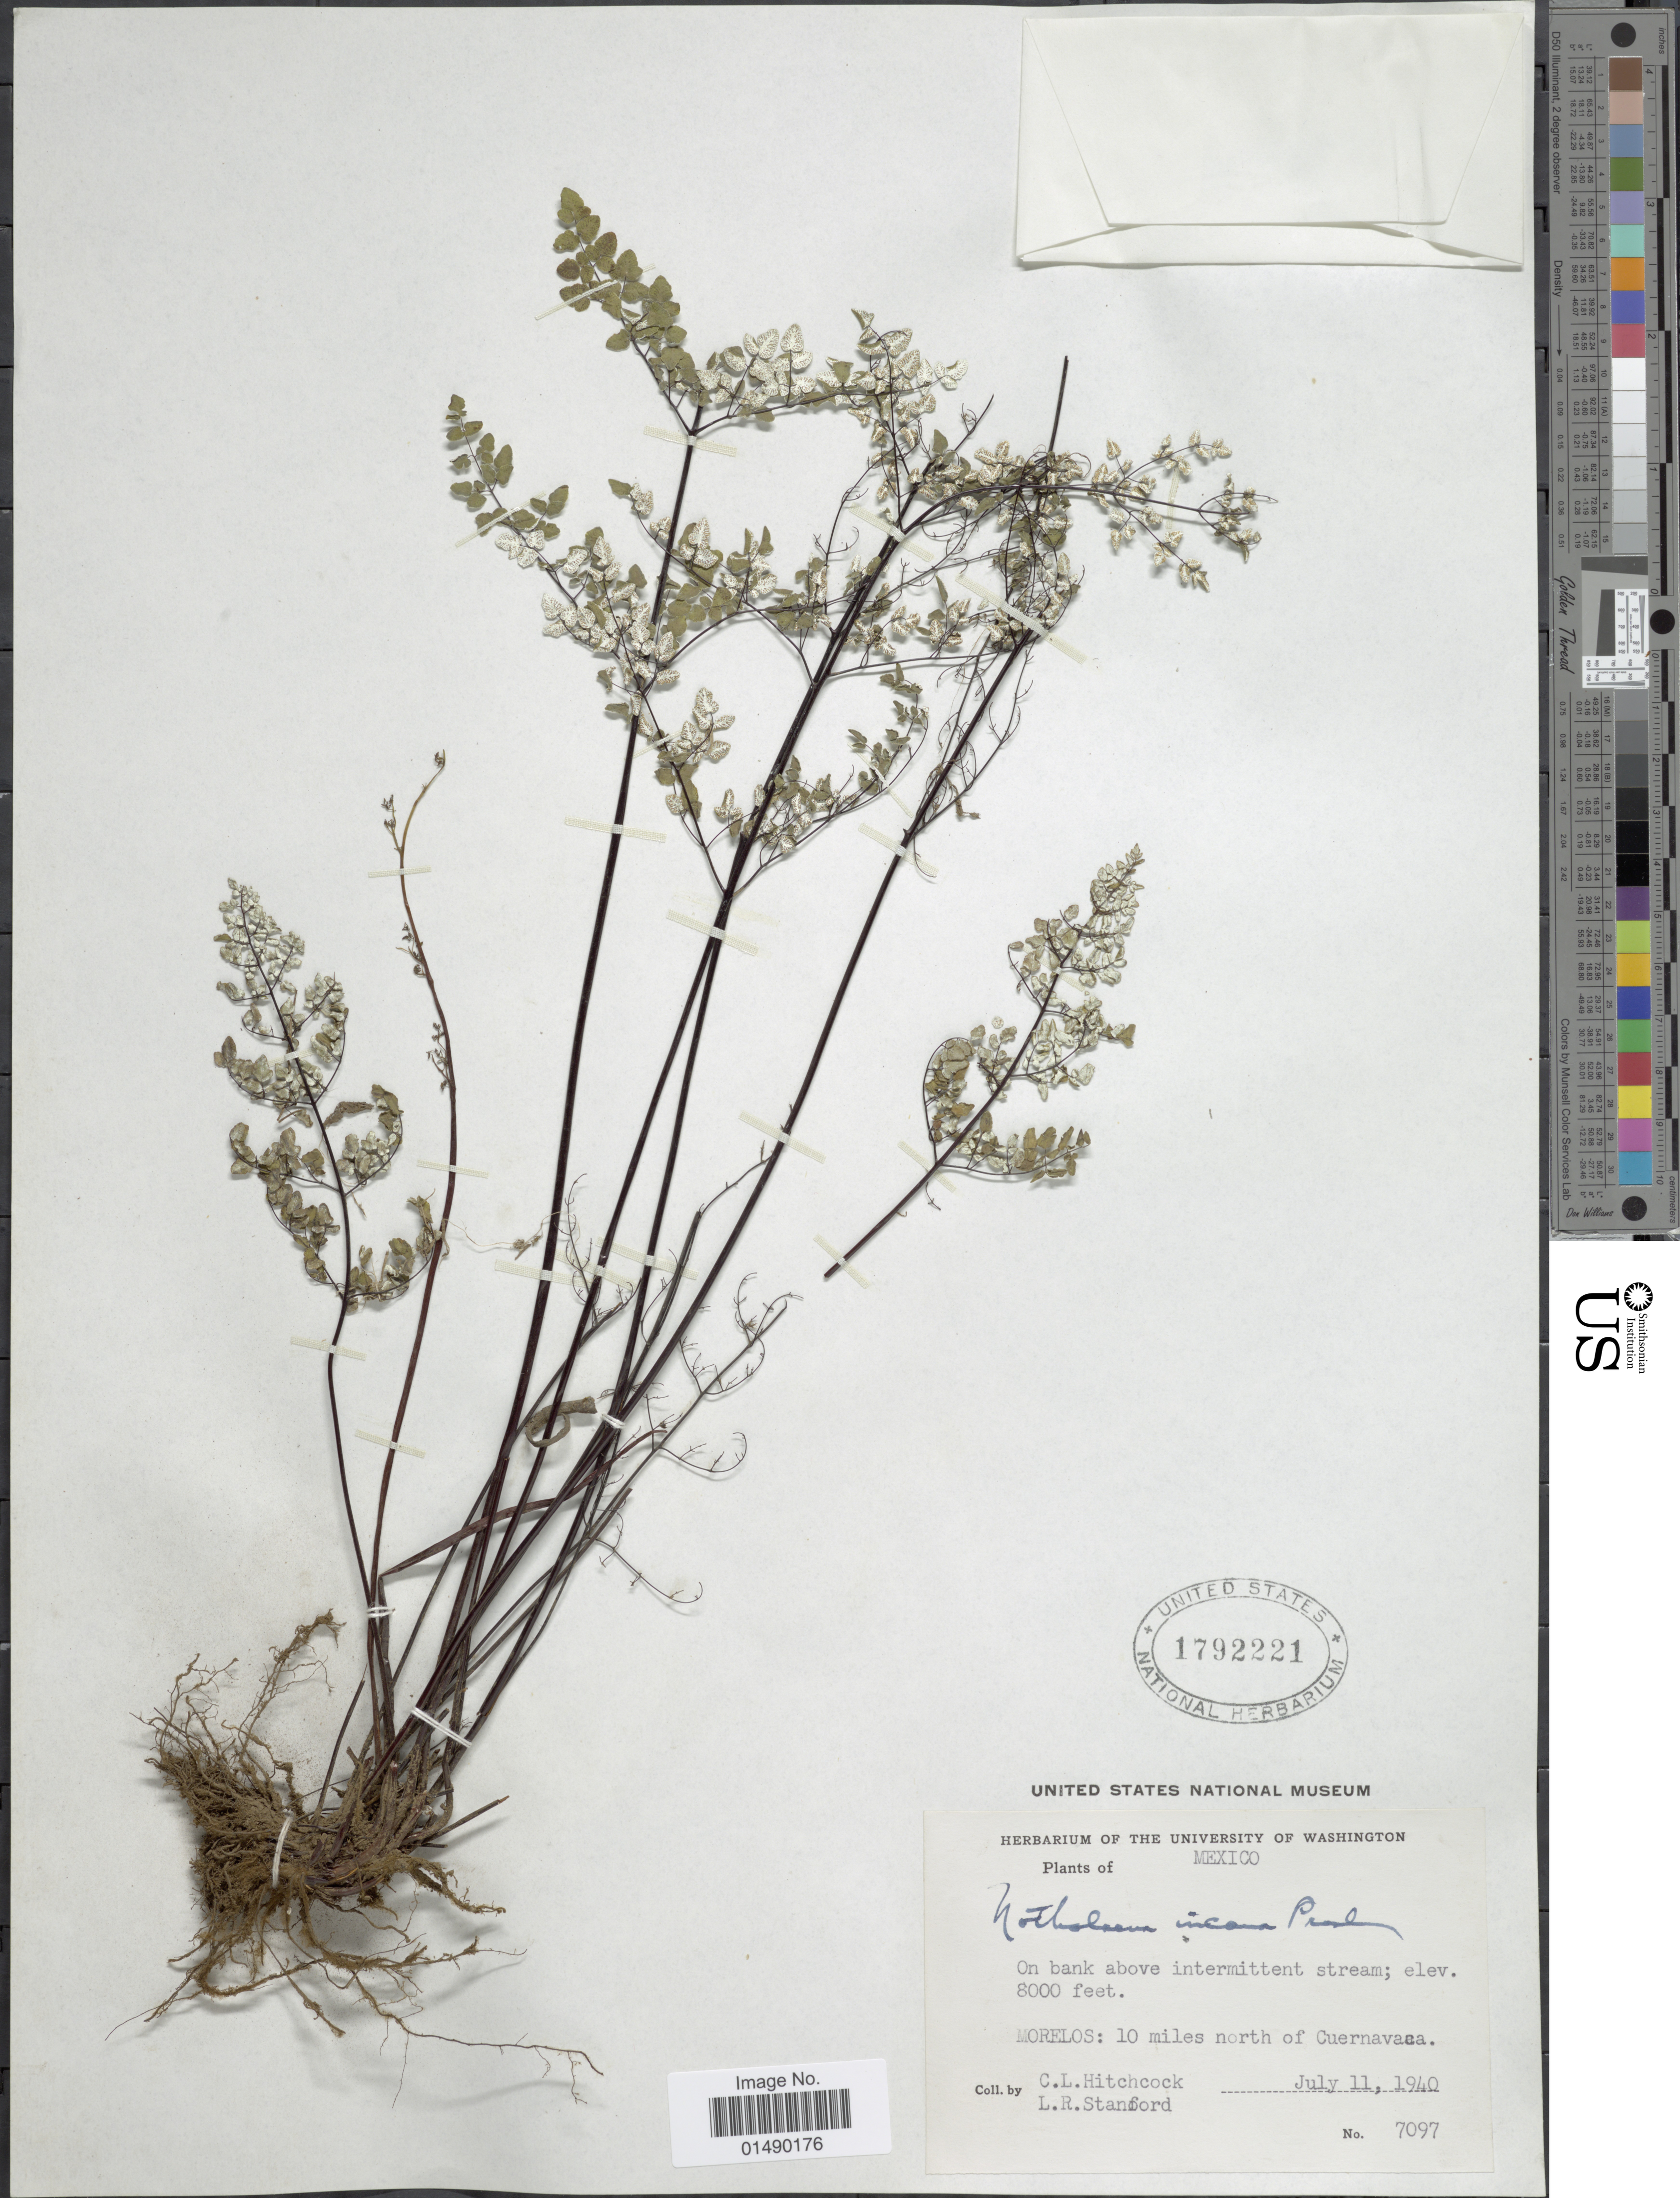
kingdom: Plantae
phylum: Tracheophyta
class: Polypodiopsida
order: Polypodiales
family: Pteridaceae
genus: Argyrochosma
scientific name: Argyrochosma incana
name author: (C. Presl) Windham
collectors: C. L. Hitchcock & L. R. Stanford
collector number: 7097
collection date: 1940-07-11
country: Mexico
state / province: Morelos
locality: Mexico, 10 miles north of Cuernavaca.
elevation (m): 2438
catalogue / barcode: US 1792221